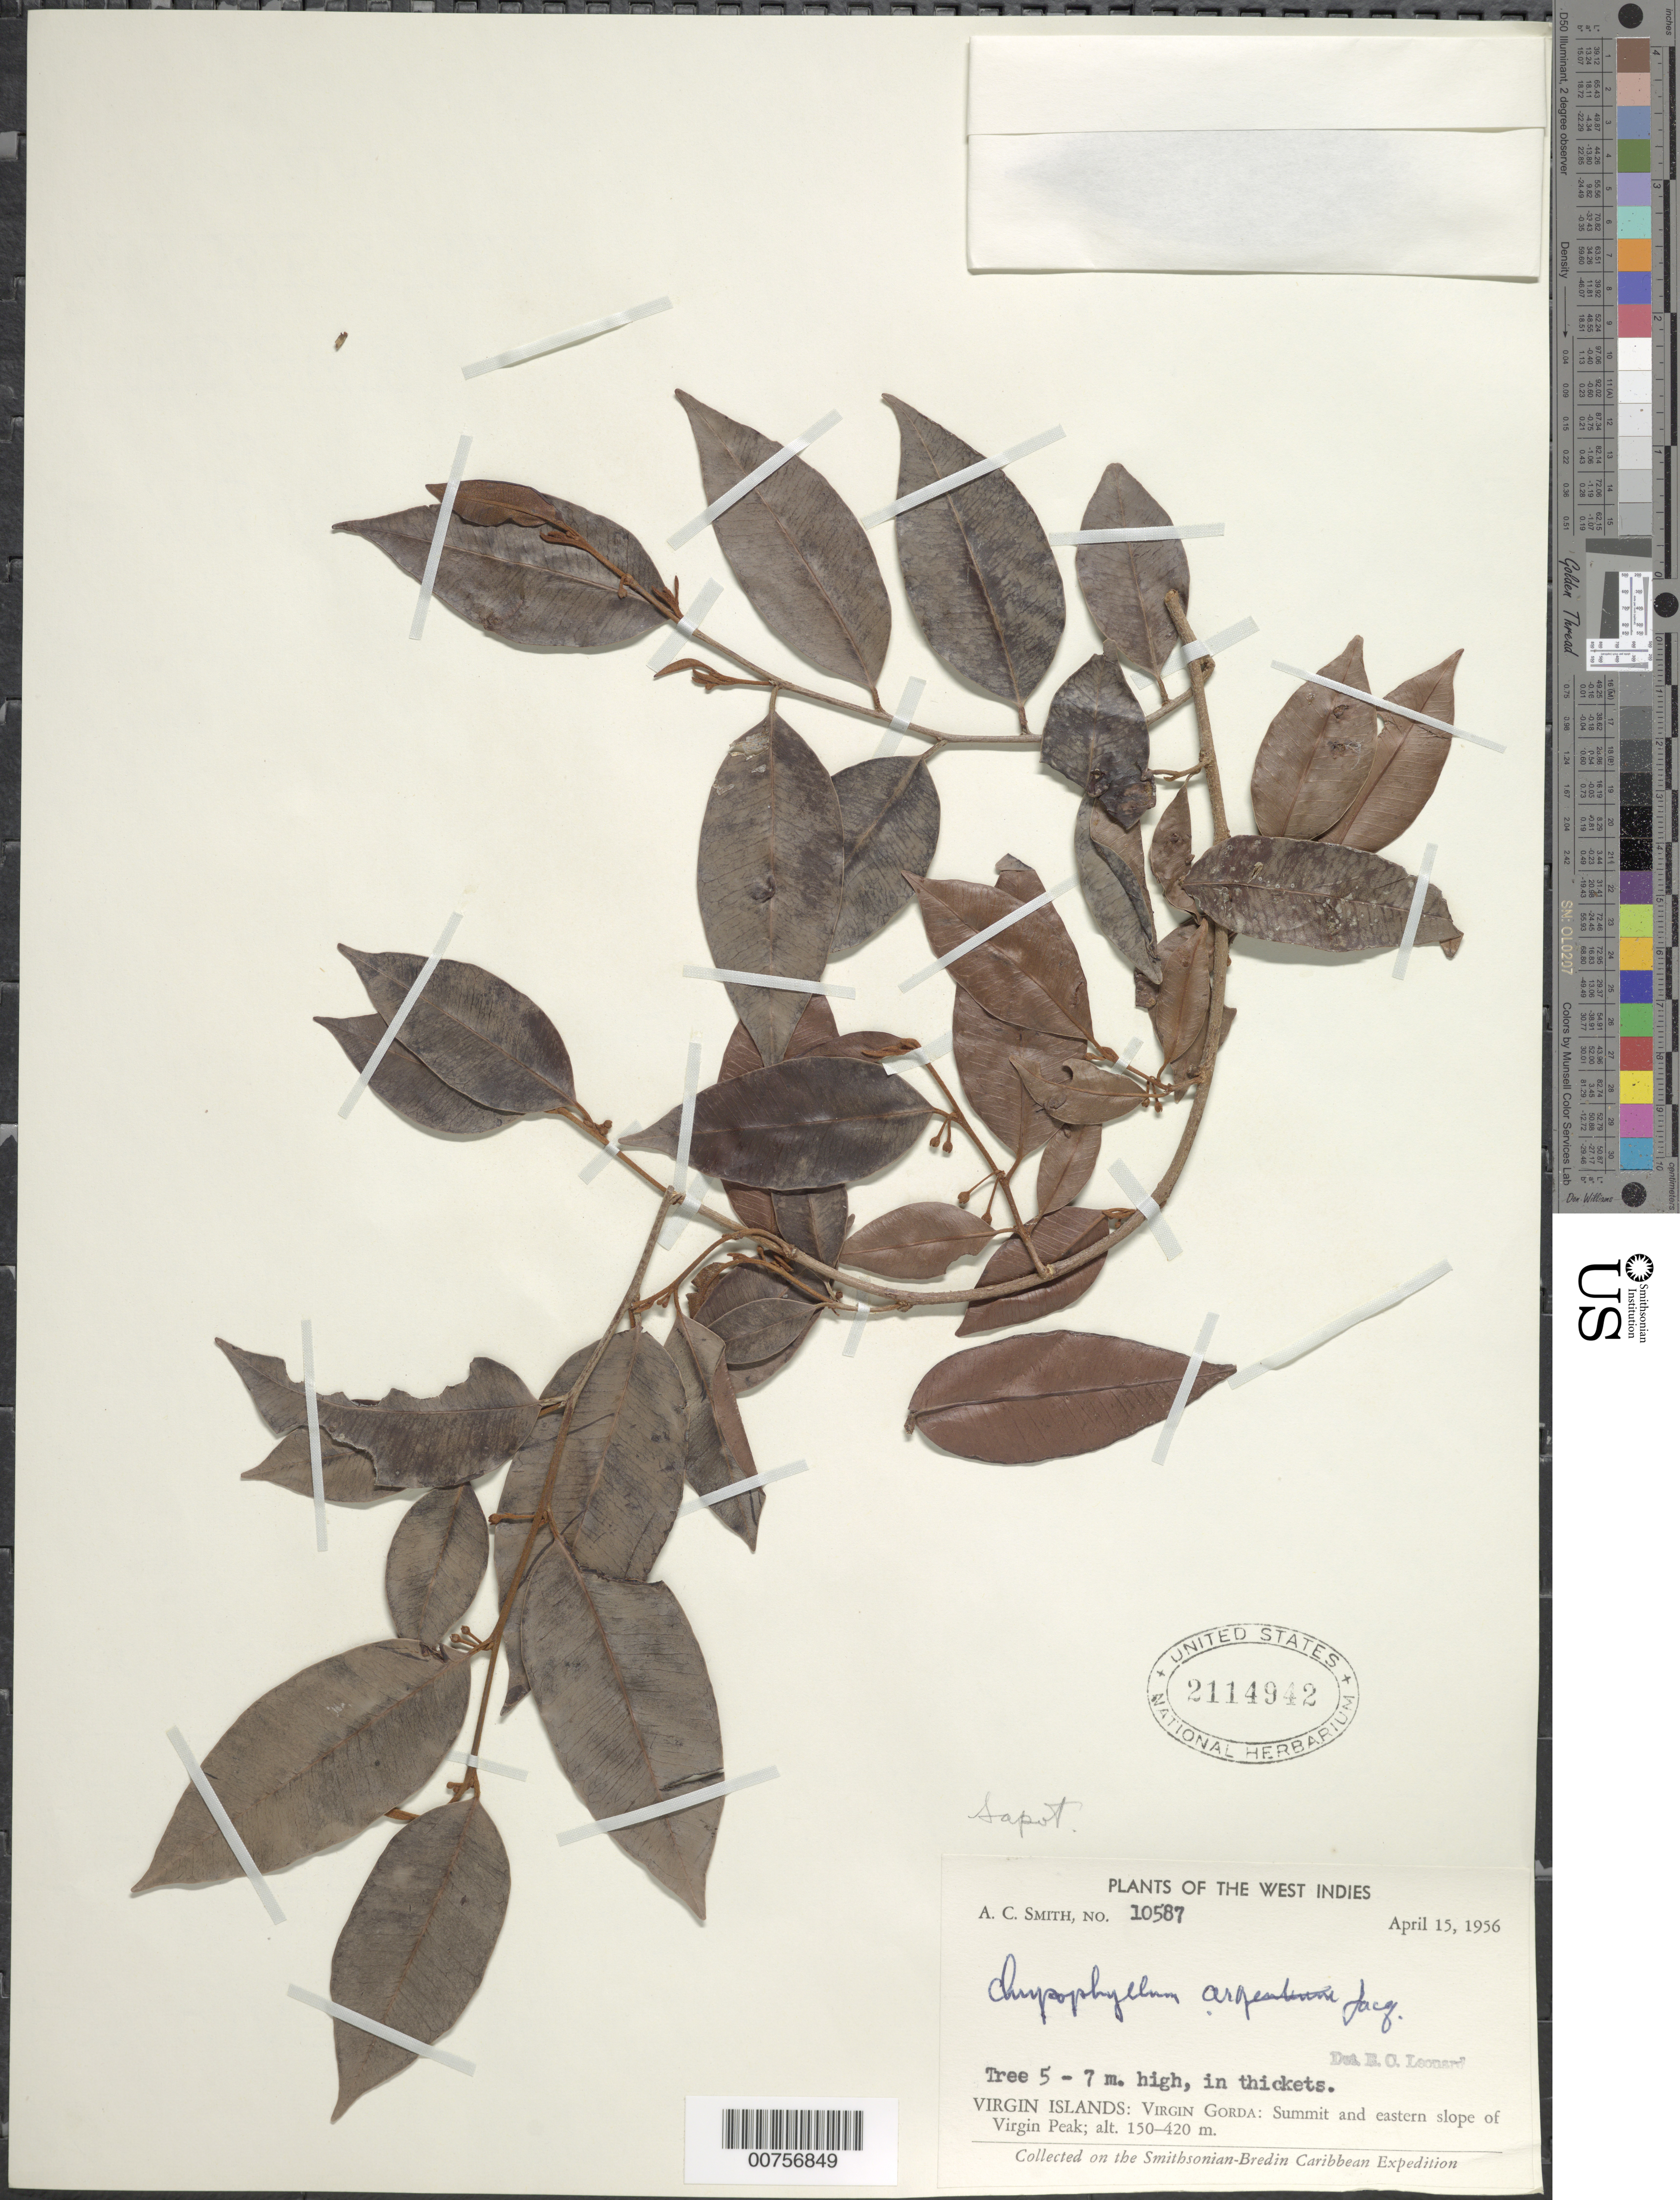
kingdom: Plantae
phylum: Tracheophyta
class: Magnoliopsida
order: Ericales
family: Sapotaceae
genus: Chrysophyllum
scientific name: Chrysophyllum argenteum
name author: Jacq.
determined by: Leonard, Emery C., (US)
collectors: A. C. Smith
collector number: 10587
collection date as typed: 15 Apr 1956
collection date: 1956-04-15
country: British Virgin Islands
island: Virgin Gorda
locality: Summit and eastern slope of Virgin Peak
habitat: In thickets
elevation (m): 150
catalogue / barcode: US 2114942